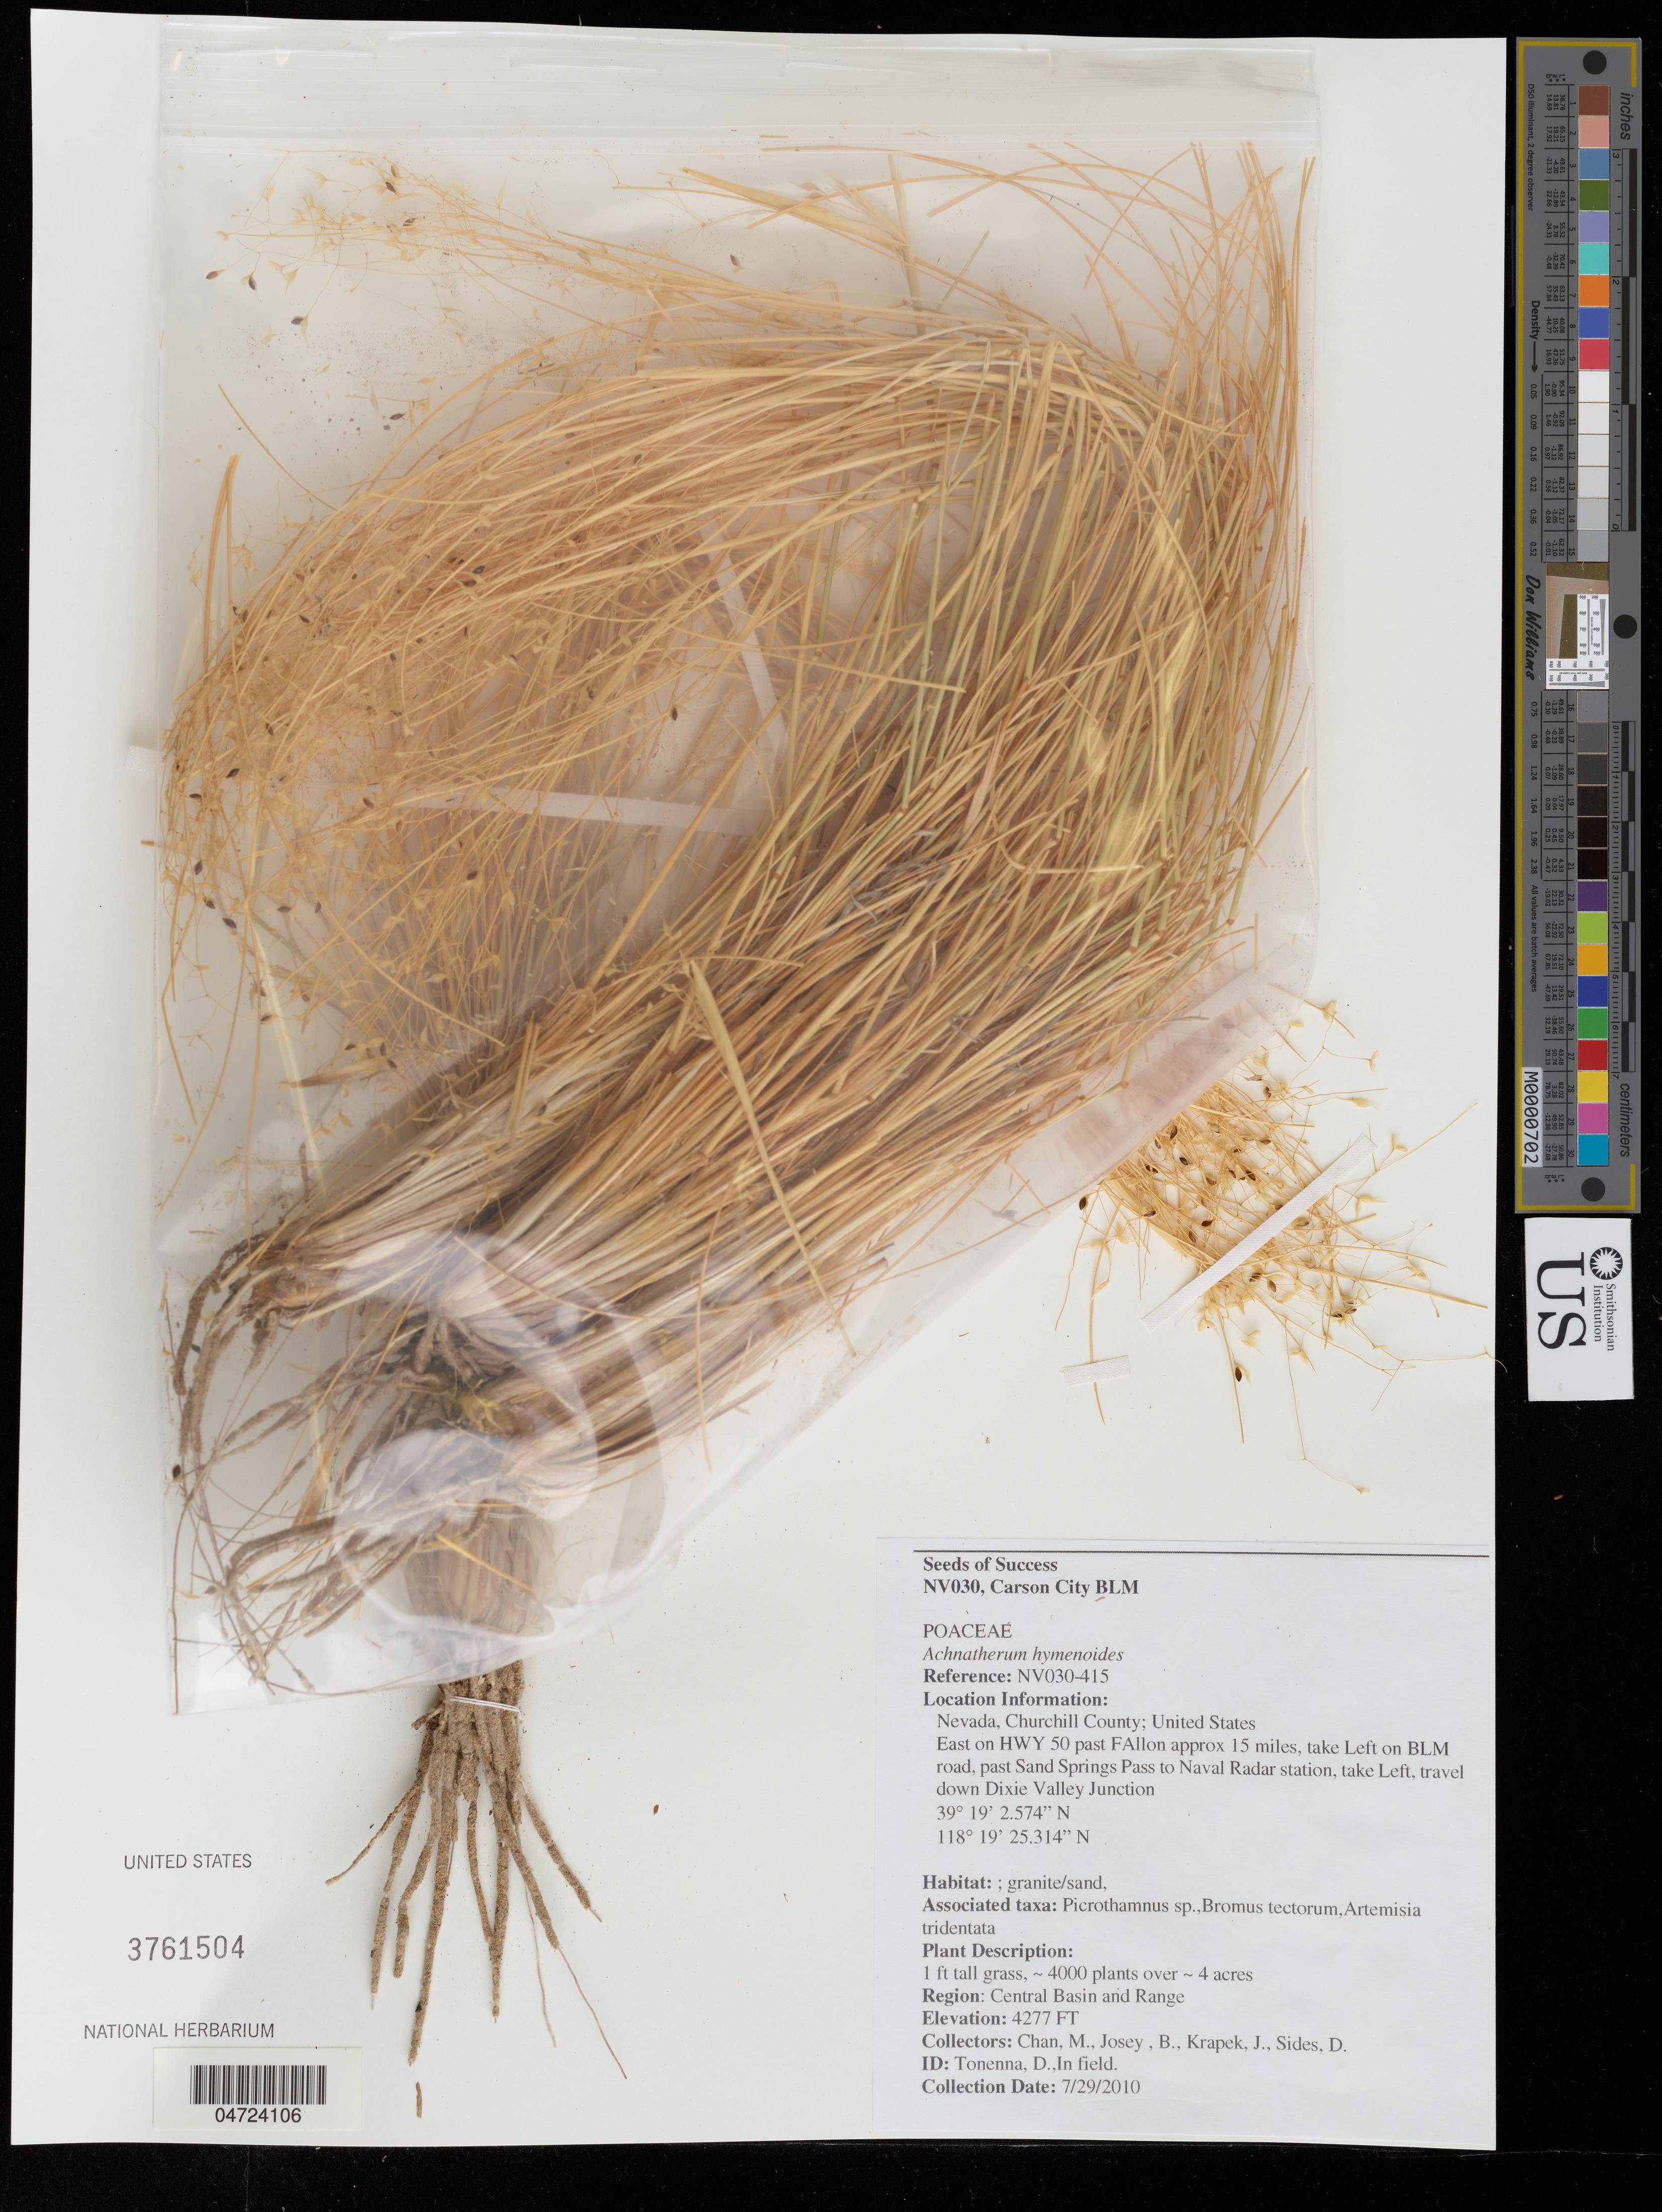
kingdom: Plantae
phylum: Tracheophyta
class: Liliopsida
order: Poales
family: Poaceae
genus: Achnatherum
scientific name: Achnatherum hymenoides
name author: (Roem. & Schult.) Barkworth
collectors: M. Chan, B. Josey, J. Krapek & D. Sides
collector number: NV030-415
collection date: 2010-07-29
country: United States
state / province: Nevada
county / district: Churchill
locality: Churchill County. East on HWY 50 past FAllon approx 15 miles, take Left on BLM road, past Sand Springs Pass to Naval Radar station, take Left, travel down Dixie Valley Junction. Region: Central Basin and Range.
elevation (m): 1304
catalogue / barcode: US 3761504